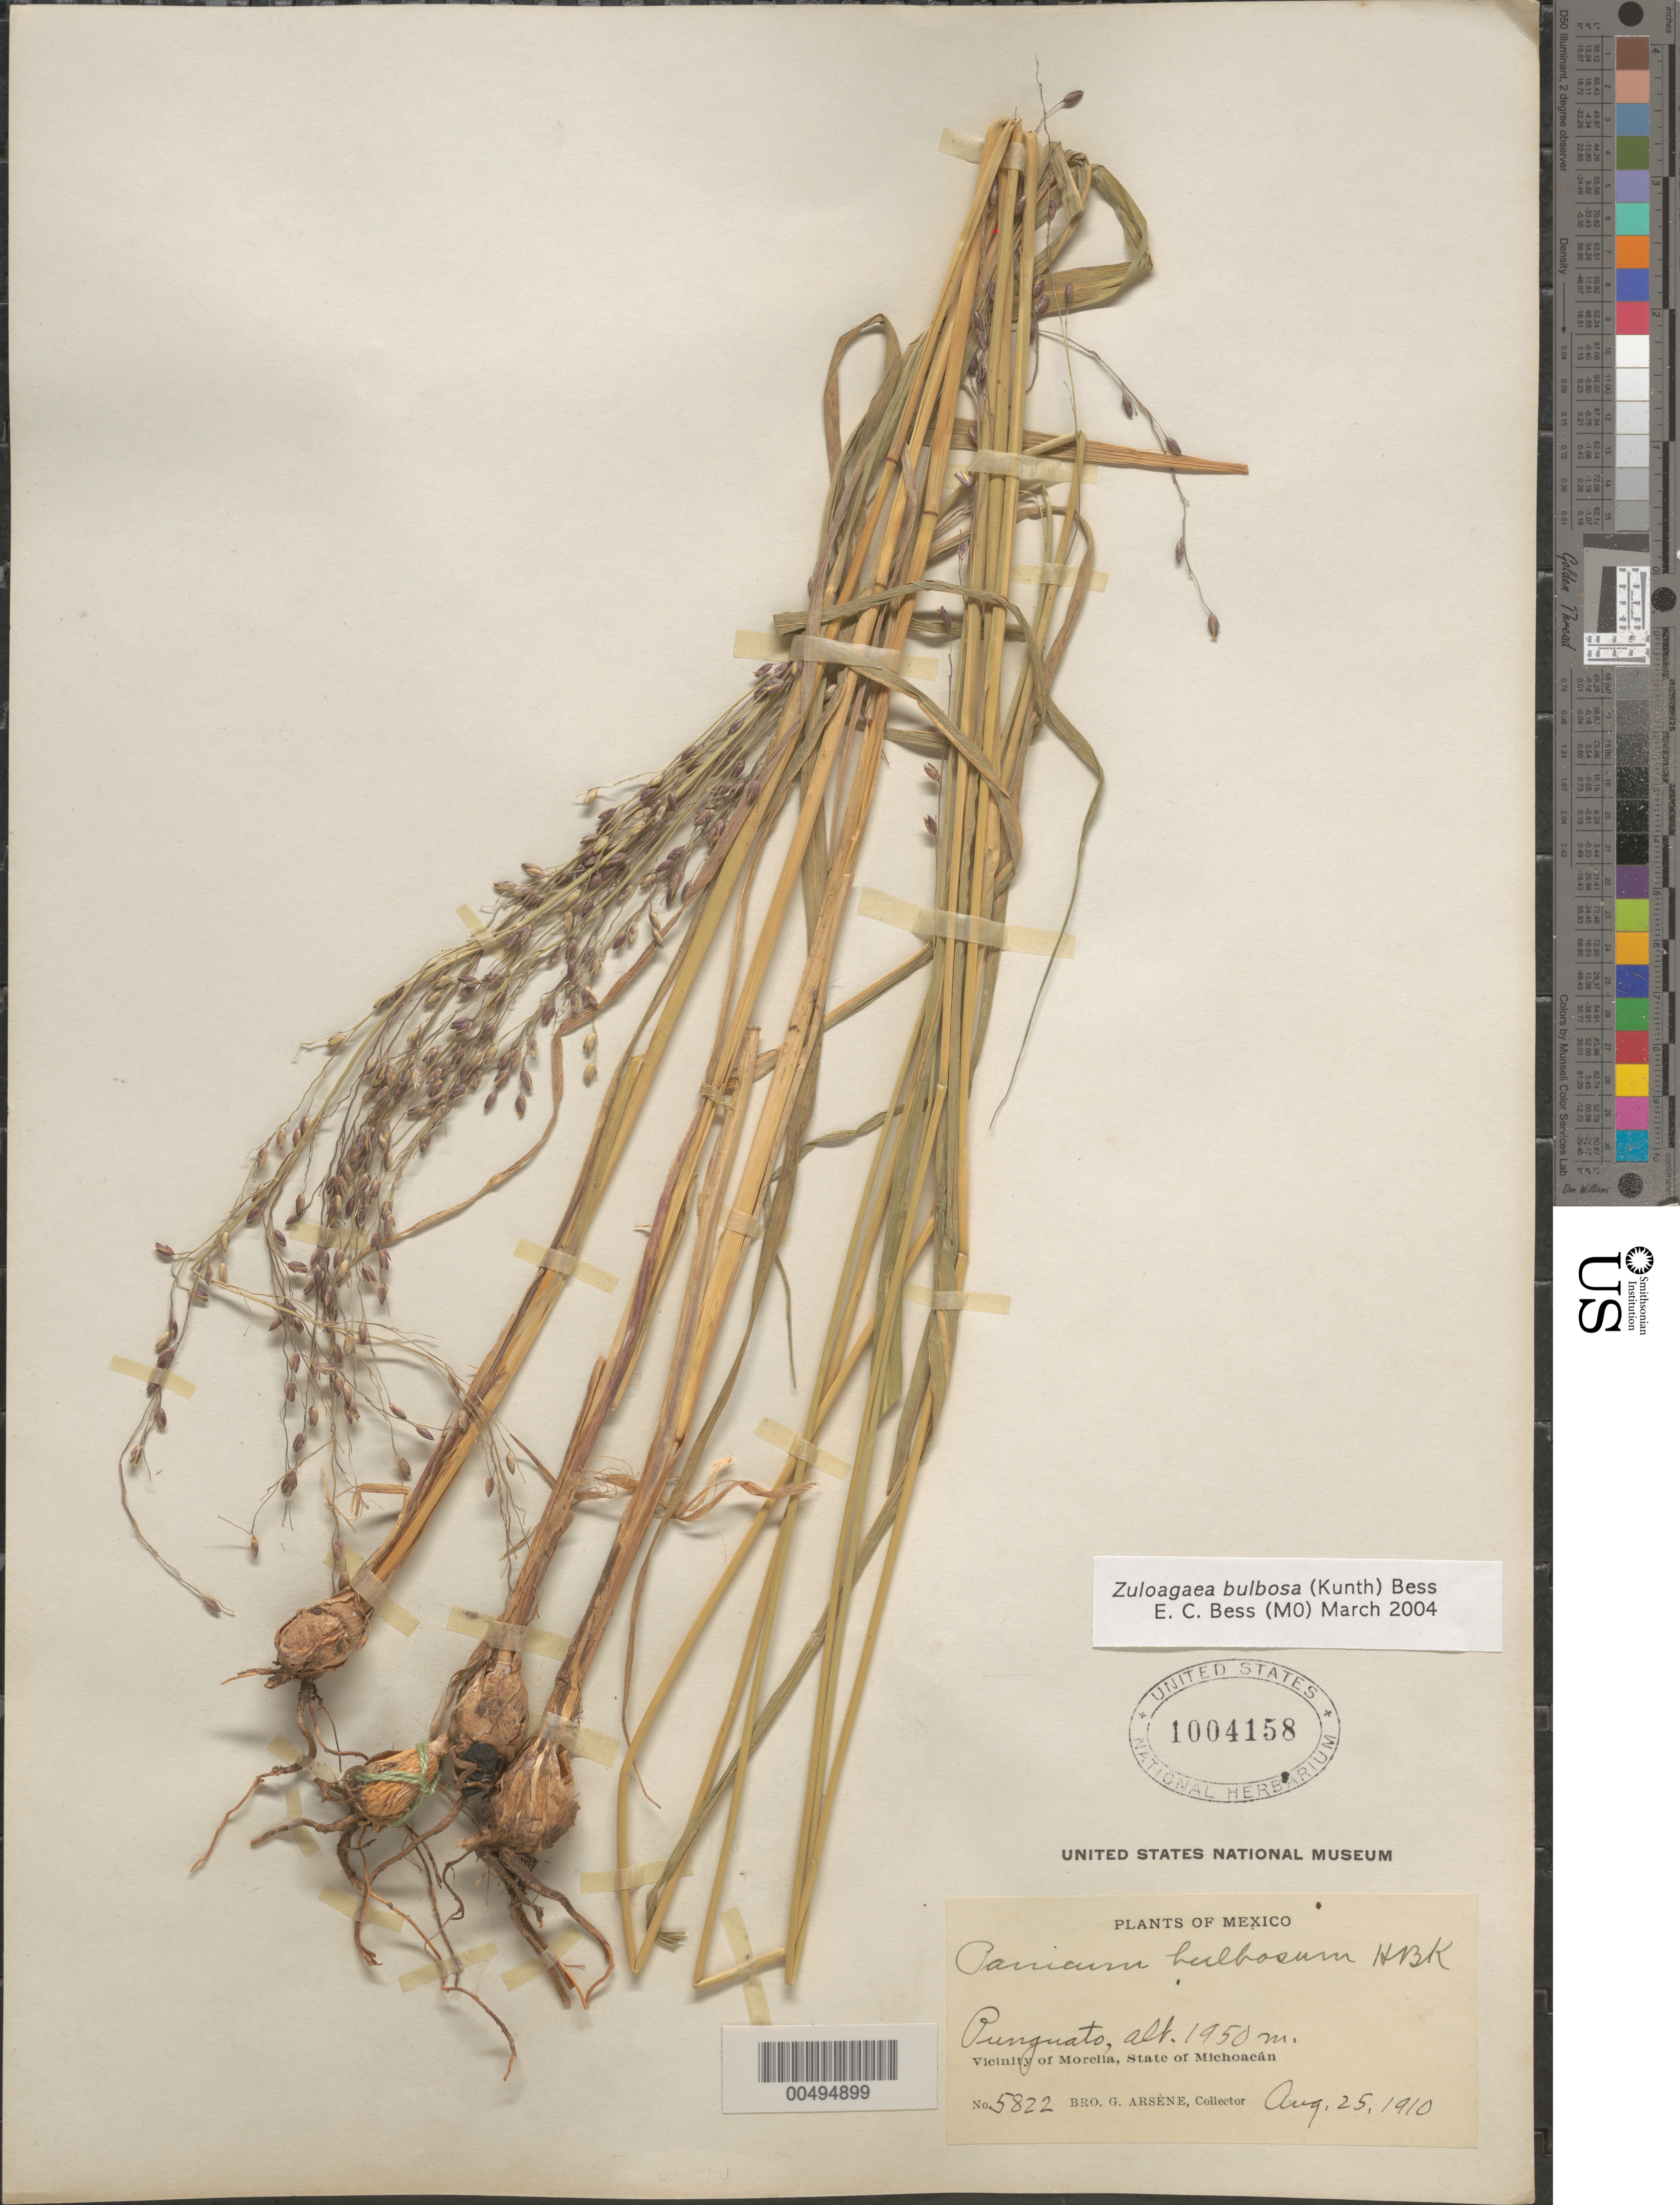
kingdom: Plantae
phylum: Tracheophyta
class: Liliopsida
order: Poales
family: Poaceae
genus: Panicum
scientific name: Panicum bulbosum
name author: Kunth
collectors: Bro. G. Arsène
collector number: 5822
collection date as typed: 25 Aug 1910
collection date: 1910-08-25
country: Mexico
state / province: Michoacán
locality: Punguato, vicinity of Morelia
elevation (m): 1950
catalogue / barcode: US 1004158